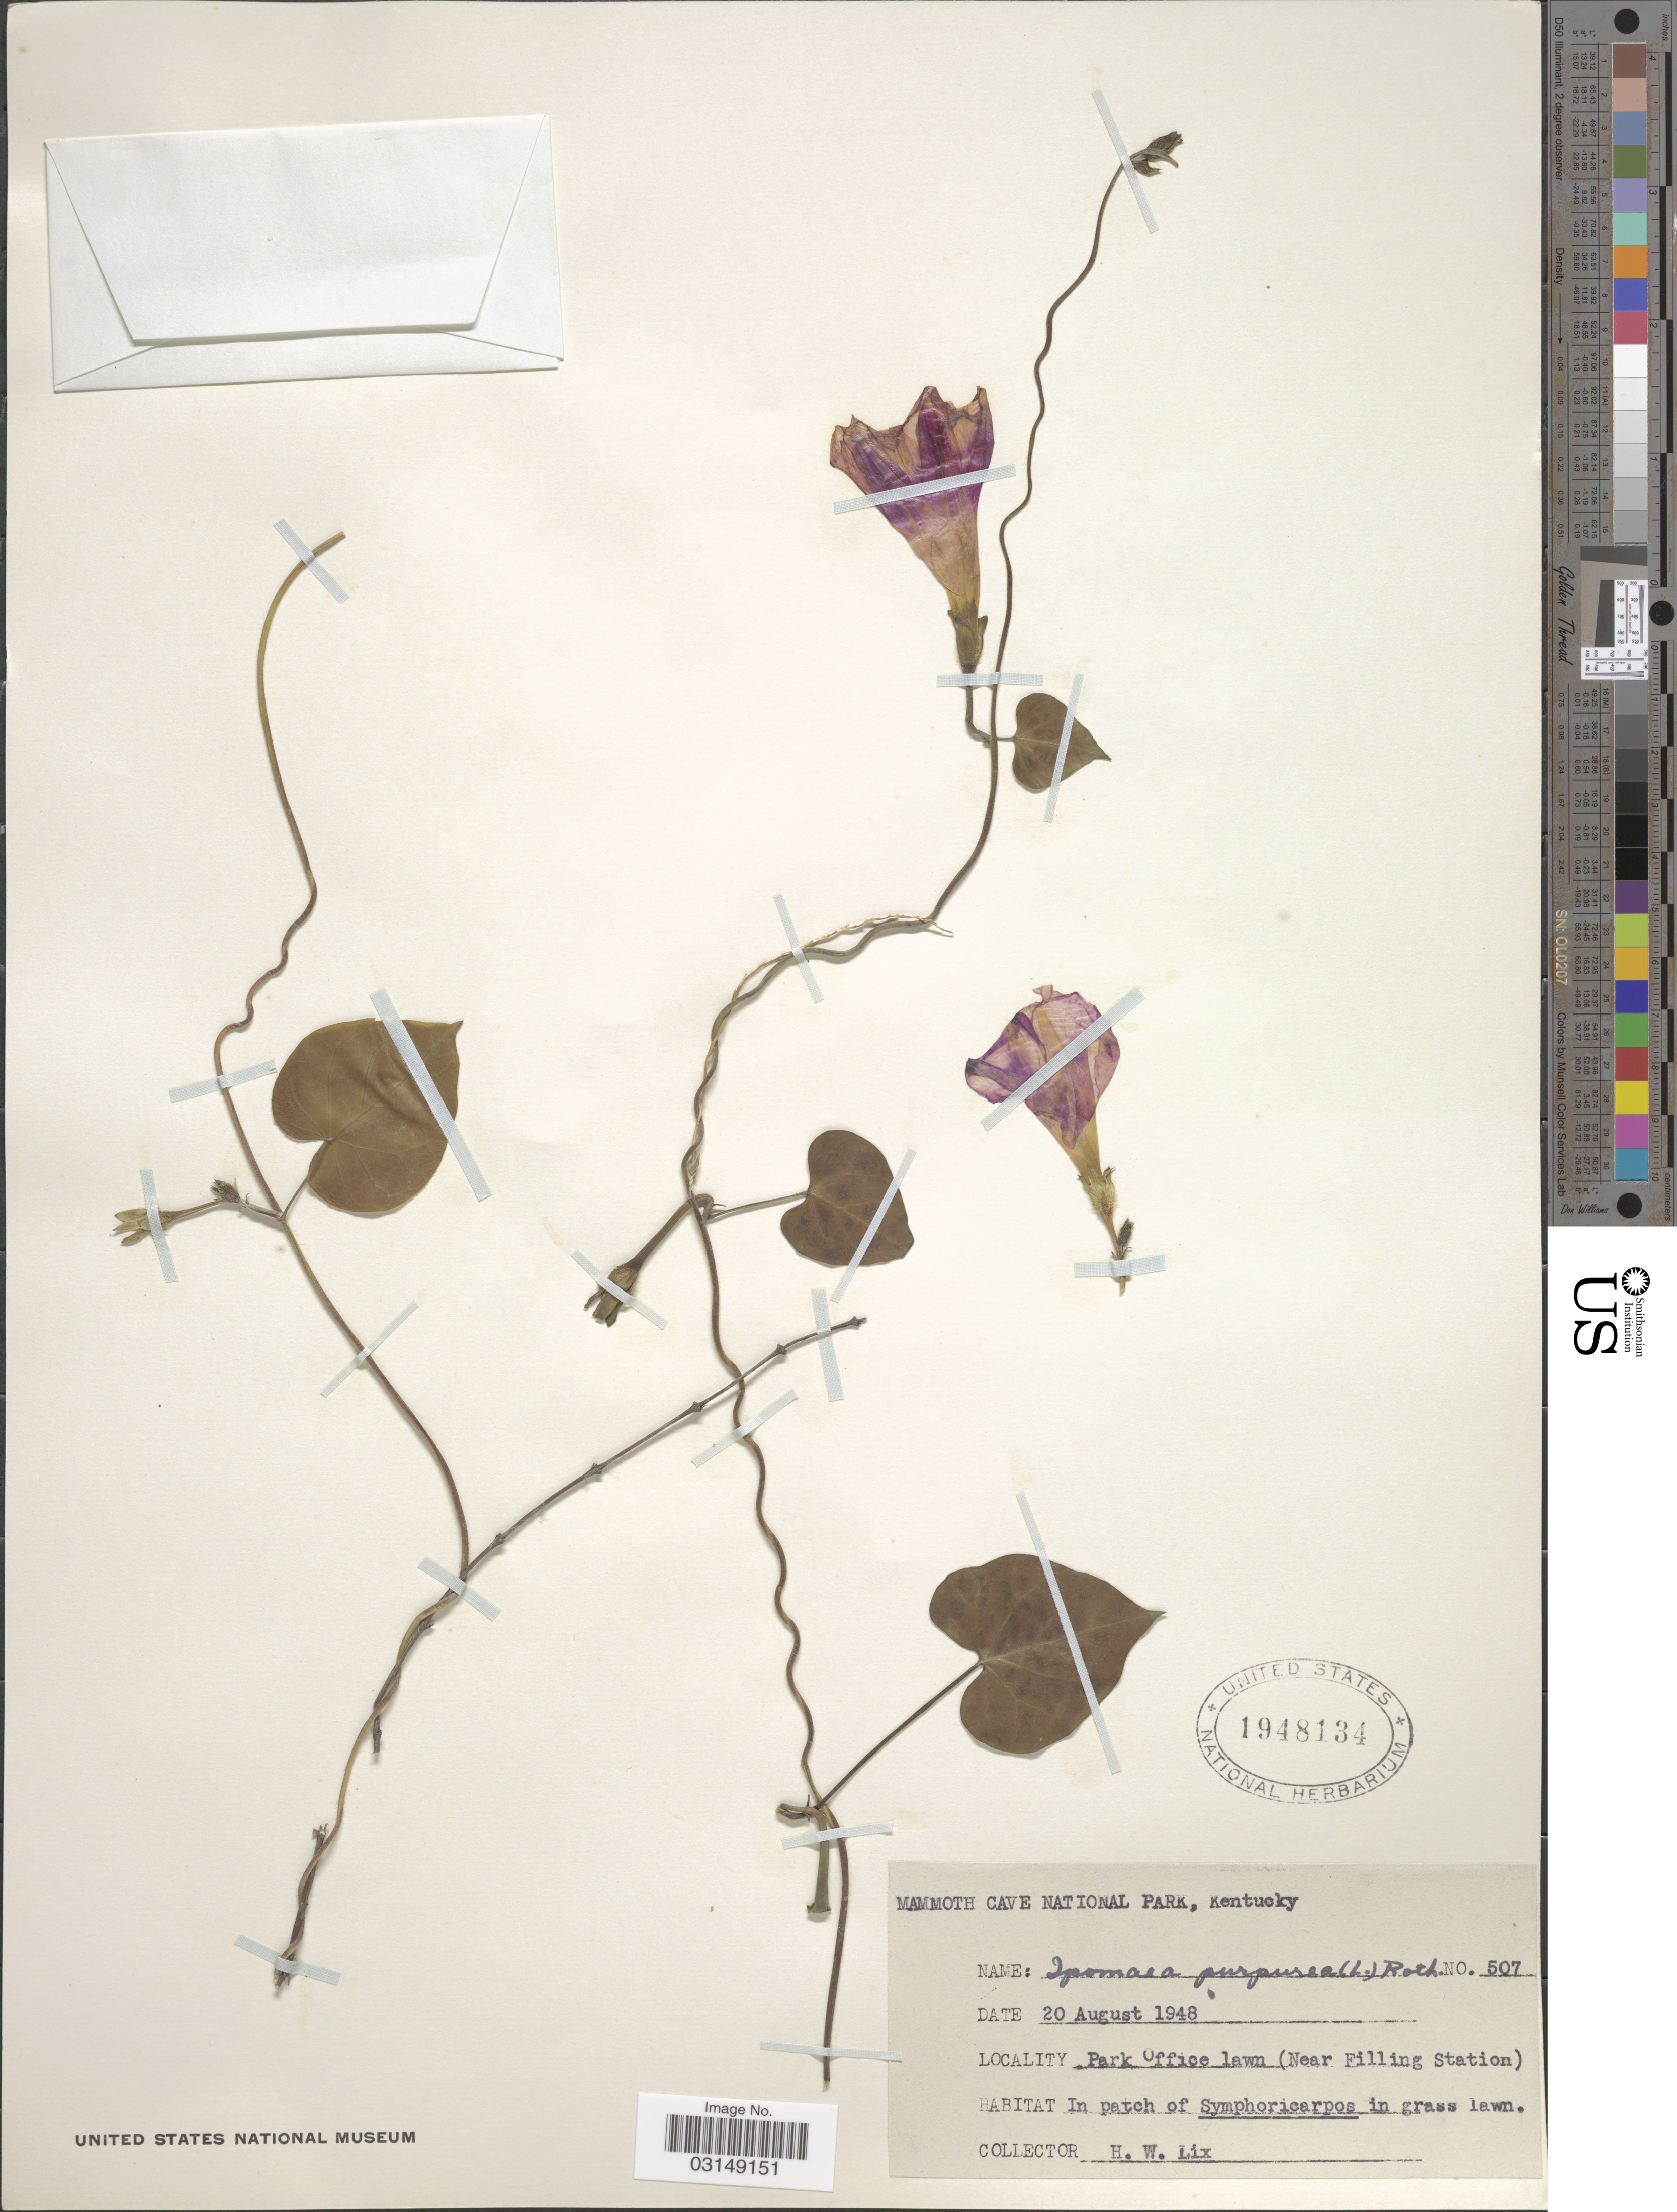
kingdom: Plantae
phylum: Tracheophyta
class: Magnoliopsida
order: Solanales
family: Convolvulaceae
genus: Ipomoea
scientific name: Ipomoea purpurea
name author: (L.) Roth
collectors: H. W. Lix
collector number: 507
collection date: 1948-08-20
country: United States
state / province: Kentucky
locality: Mammoth Cave National Park. Park Office lawn (Near Filling Station).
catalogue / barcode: US 1948134